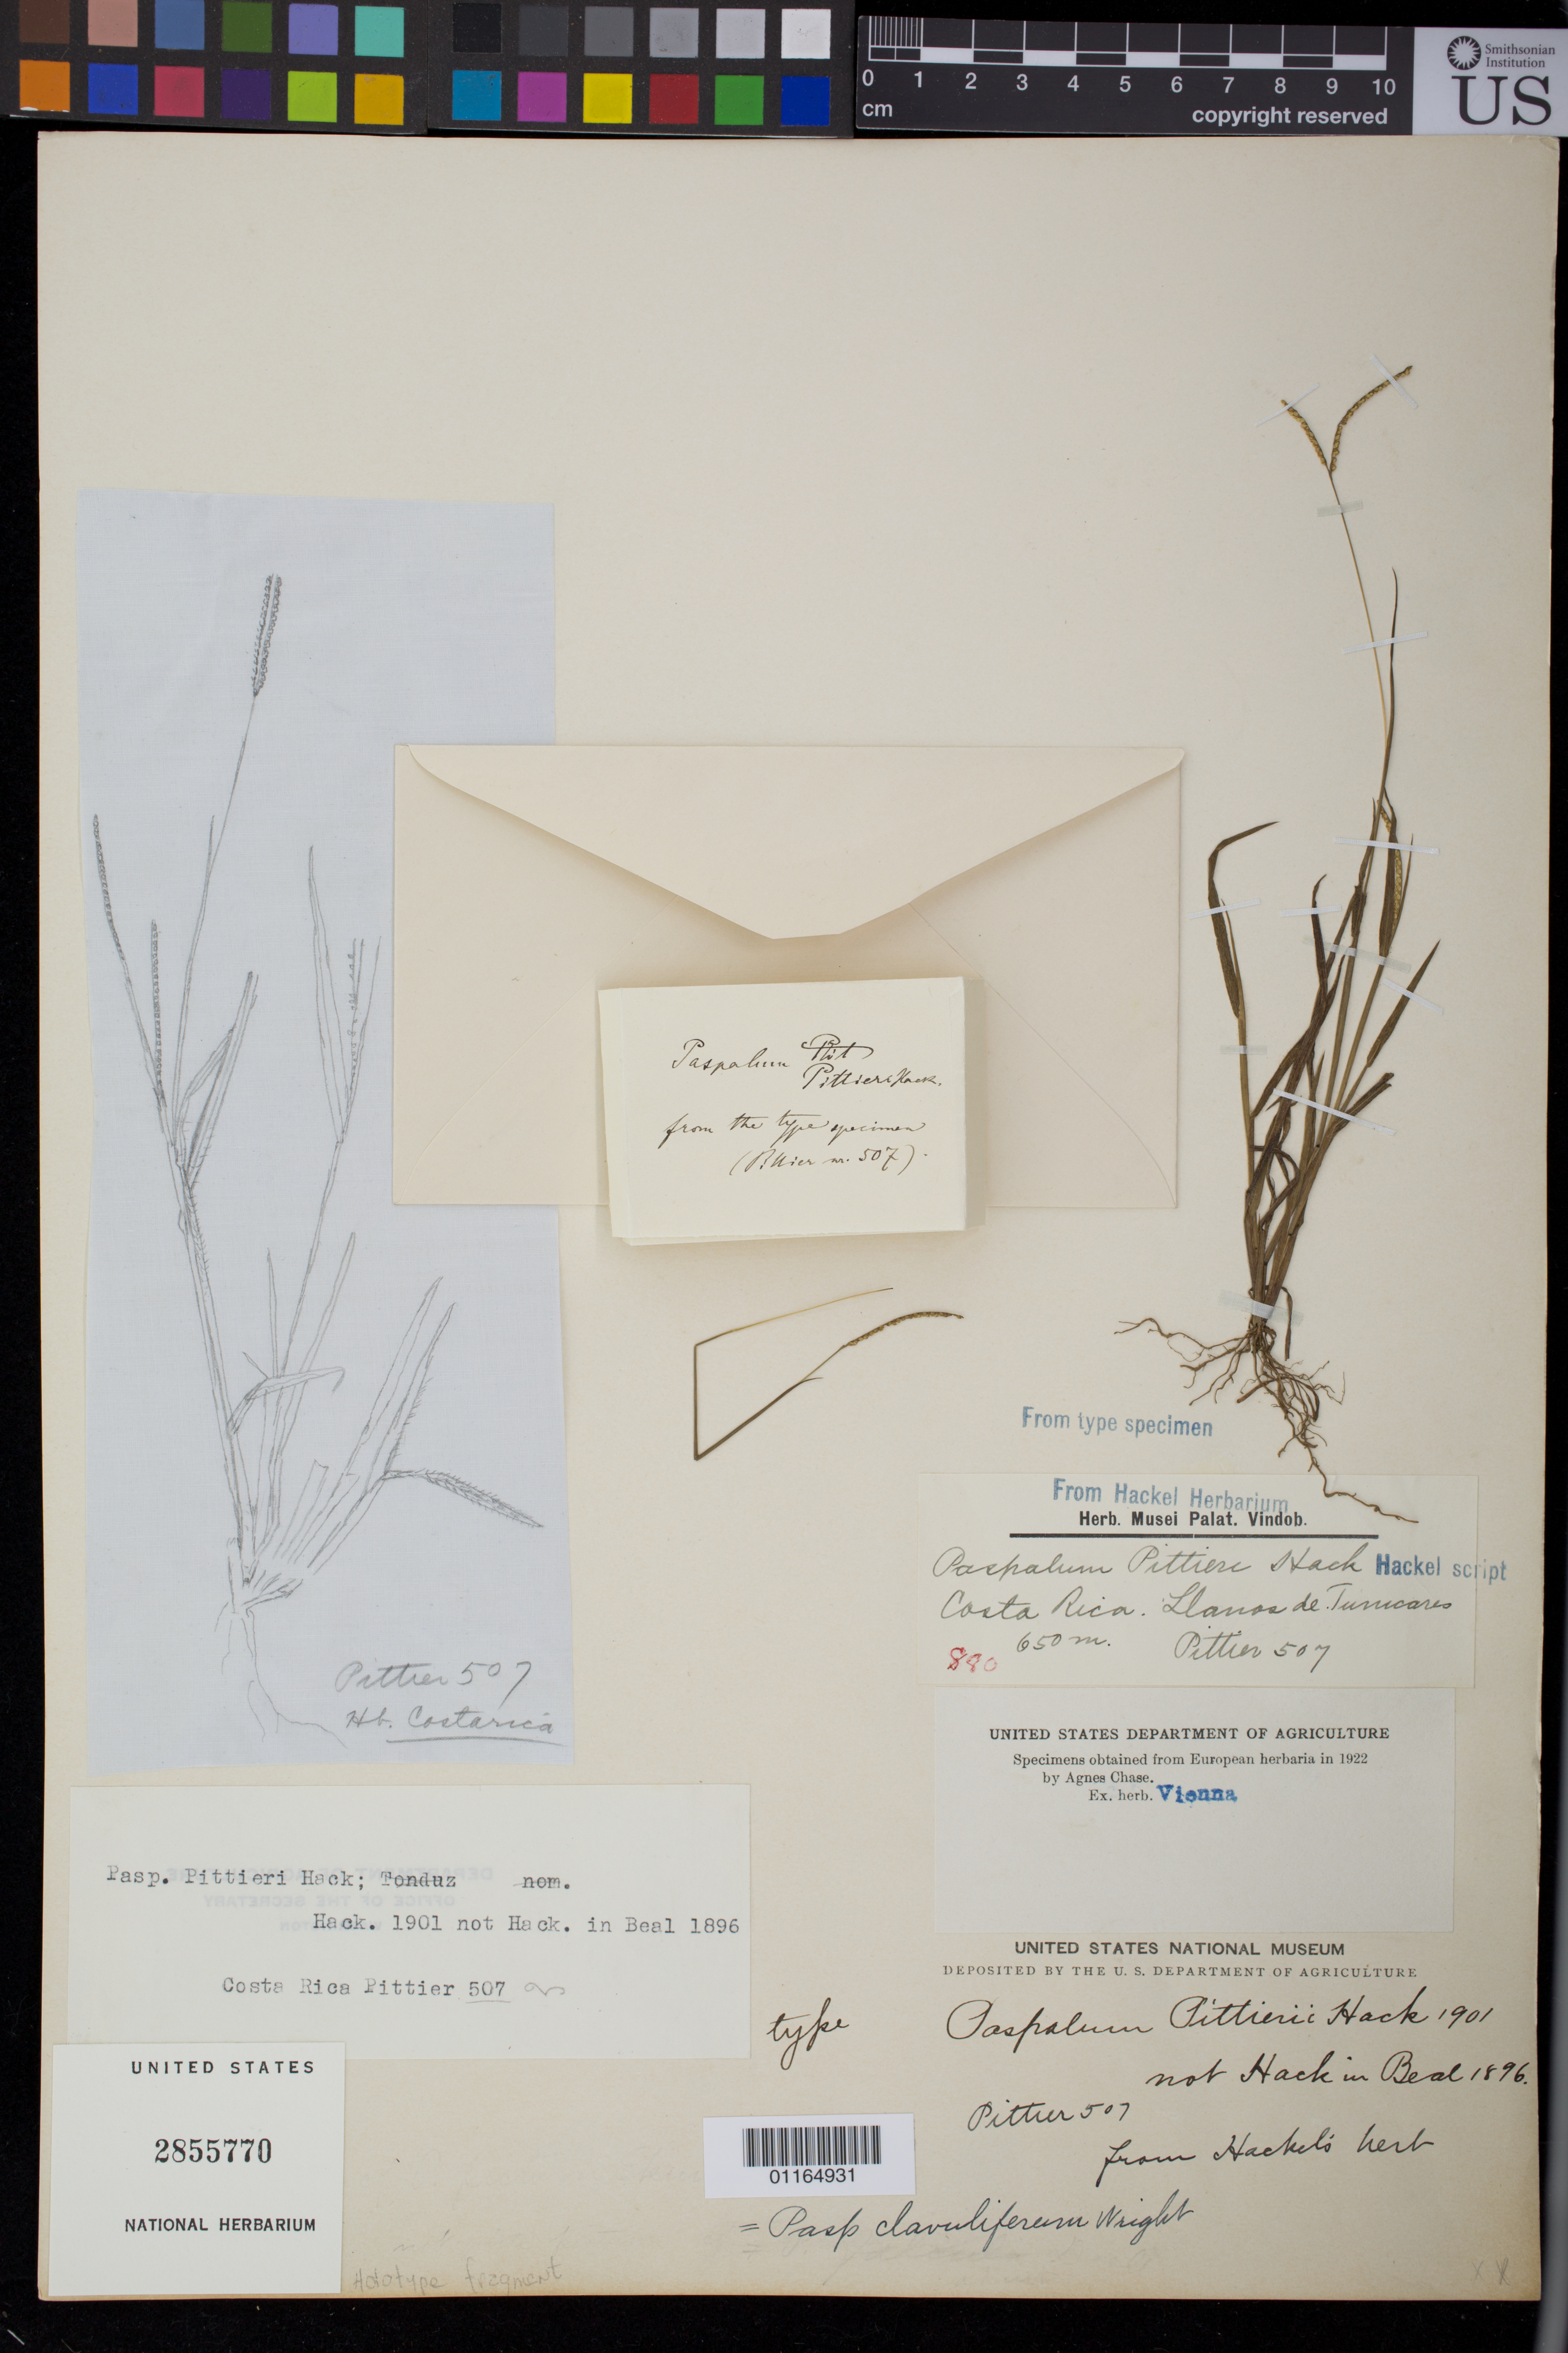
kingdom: Plantae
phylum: Tracheophyta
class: Liliopsida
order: Poales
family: Poaceae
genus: Paspalum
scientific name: Paspalum pittieri Hack., nom. illeg.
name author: Hack.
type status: Isotype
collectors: H. F. Pittier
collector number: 507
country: Costa Rica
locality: Llanos de Tunicares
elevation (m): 650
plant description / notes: Fragment of type specimen ex herb. Hackel (Vienna)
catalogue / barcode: US 2855770